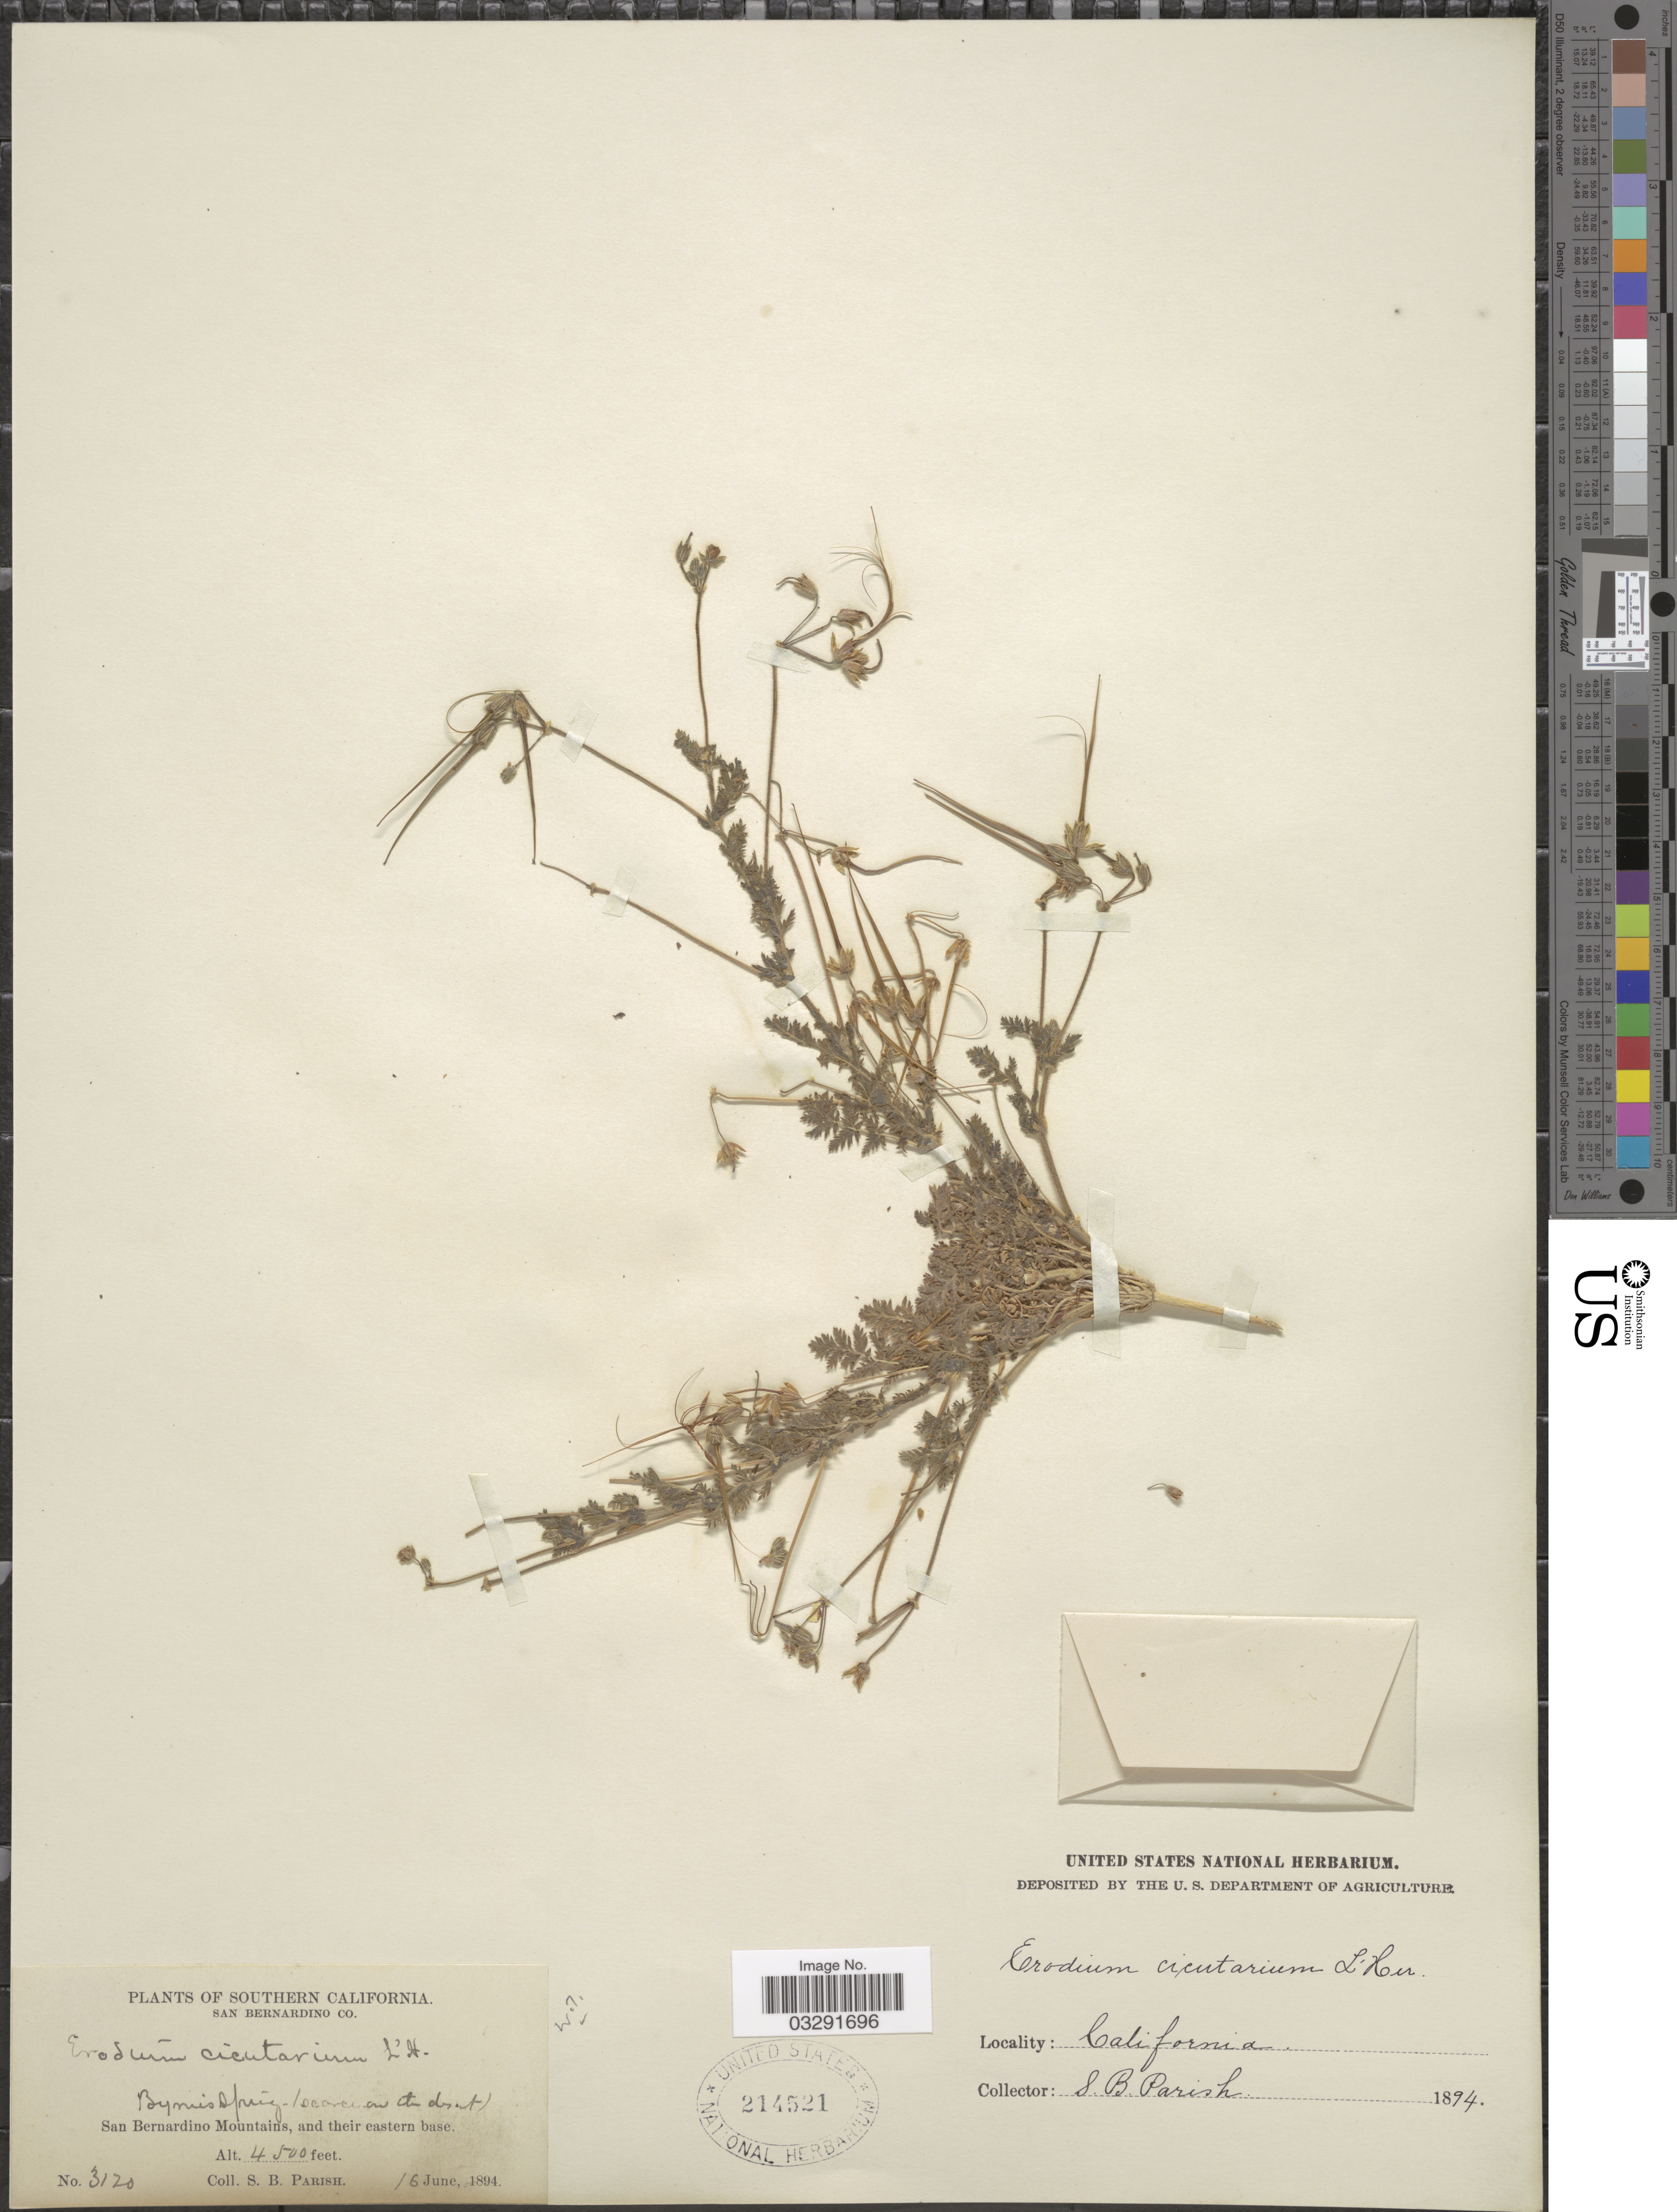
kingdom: Plantae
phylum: Tracheophyta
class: Magnoliopsida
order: Geraniales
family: Geraniaceae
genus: Erodium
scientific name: Erodium cicutarium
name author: (L.) L'Hér.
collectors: S. B. Parish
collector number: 3120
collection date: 1894-06-16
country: United States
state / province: California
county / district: San Bernardino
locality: Southern California. Byrne's Spring (scarce in the desert). San Bernardino Mountains, and their eastern base.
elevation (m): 1372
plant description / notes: Corrected "Byrne's Spring / scarce on the drat / San Bernardino Mountain, and their eastern base." to "Byrne's Spring (scarce in the desert). San Bernardino Mountains, and their eastern base." Removed "San Bernardino Co." from Precise Locality field and added to County field.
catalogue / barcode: US 214521